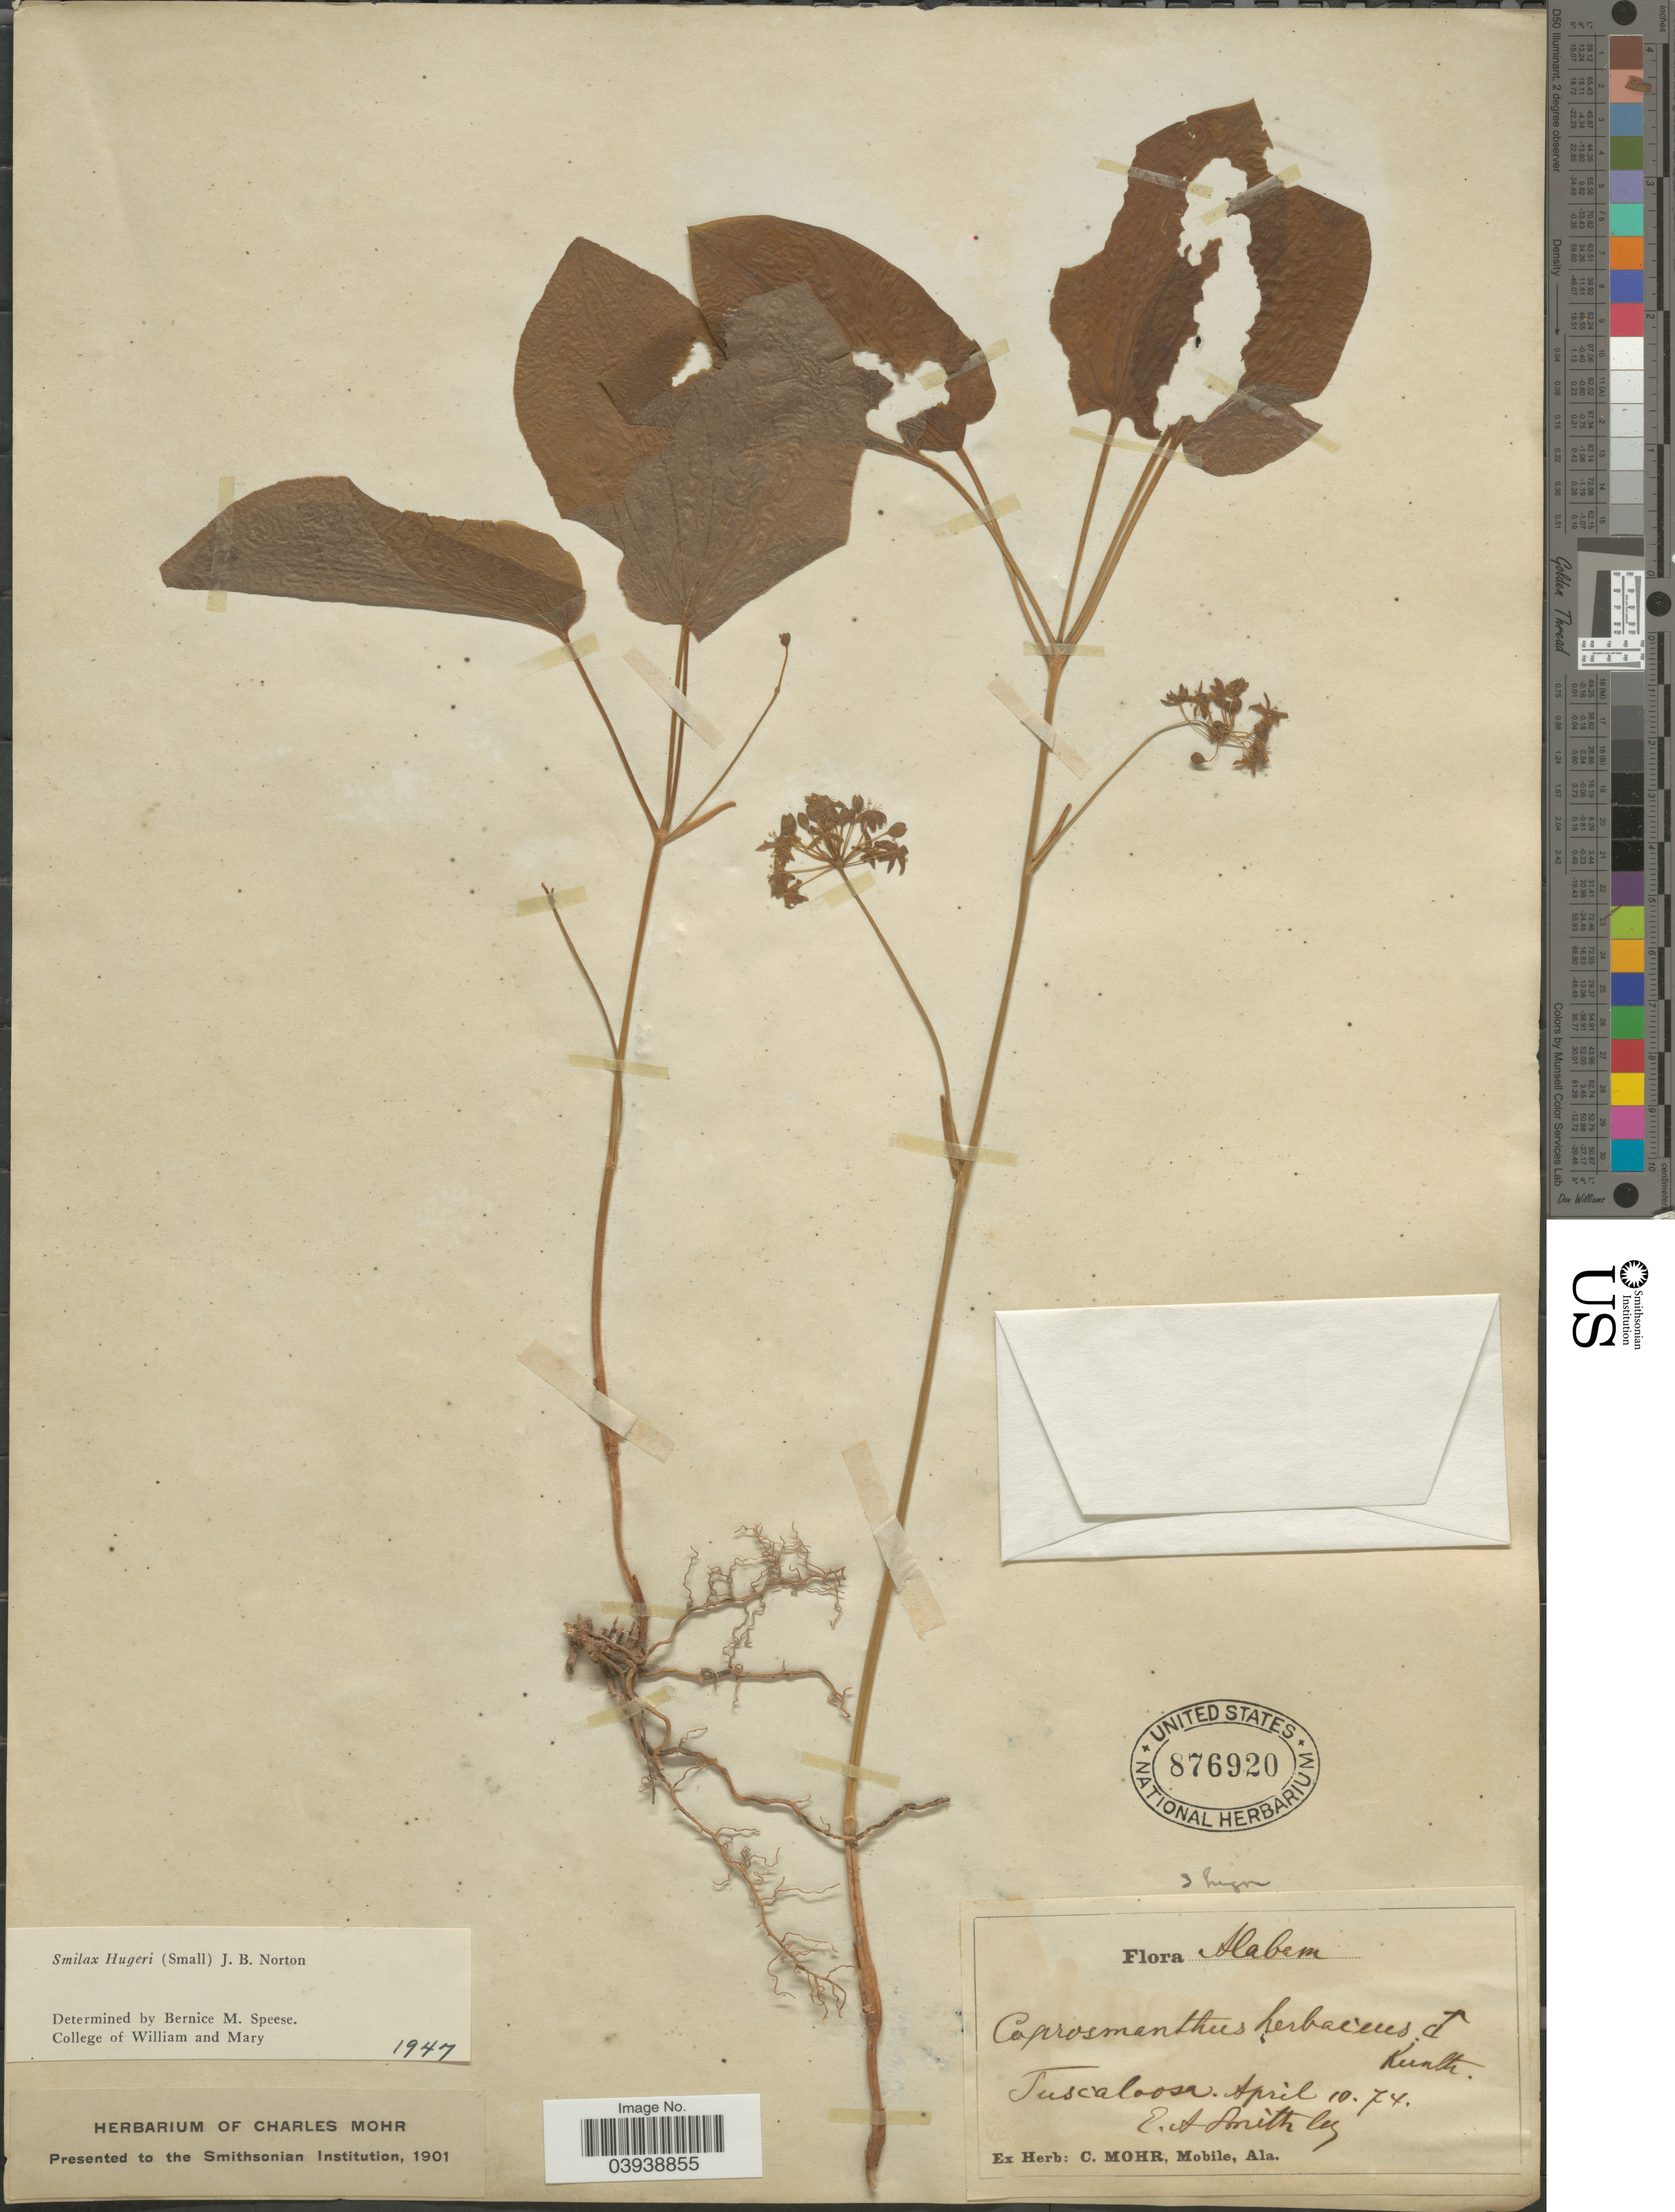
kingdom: Plantae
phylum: Tracheophyta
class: Liliopsida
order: Liliales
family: Smilacaceae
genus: Smilax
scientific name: Smilax hugeri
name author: J.B. Norton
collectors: E. A. Smith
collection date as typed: Transcribed d/m/y: 10/4/74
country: United States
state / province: Alabama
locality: Tuscaloosa.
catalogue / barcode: US 876920